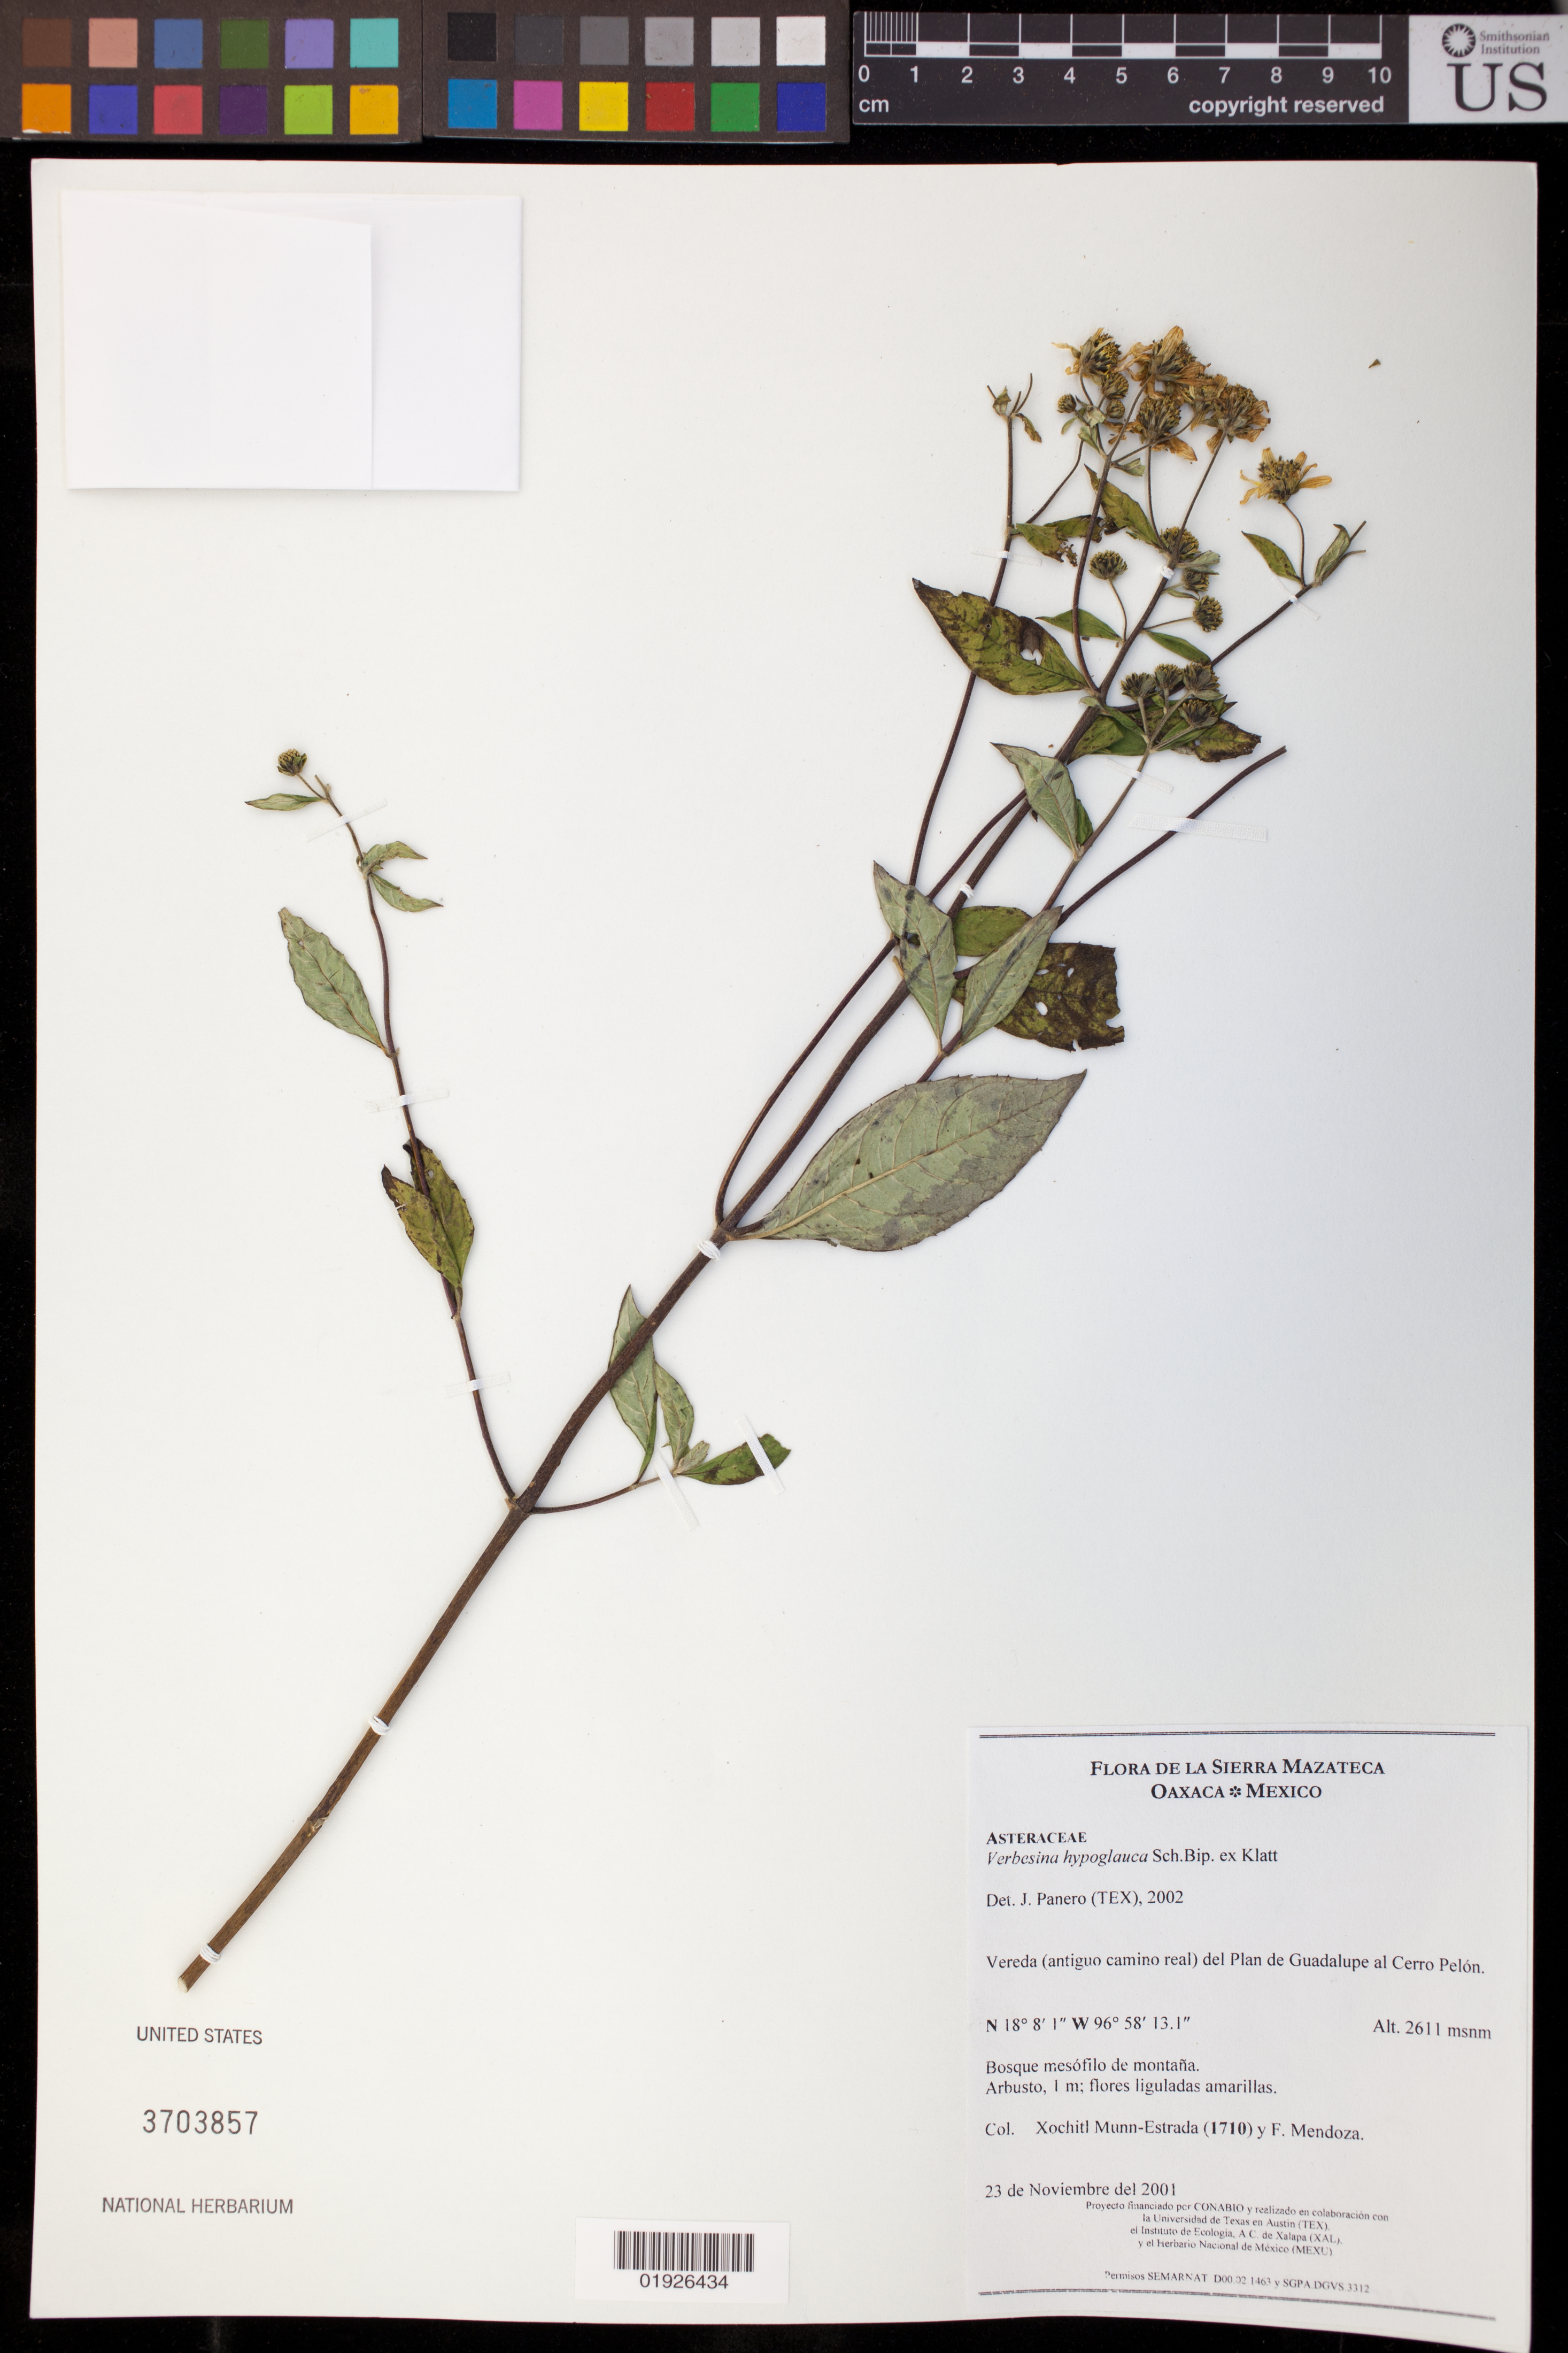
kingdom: Plantae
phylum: Tracheophyta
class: Magnoliopsida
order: Asterales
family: Asteraceae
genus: Verbesina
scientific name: Verbesina hypoglauca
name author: Sch. Bip. ex Klatt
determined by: Panero, J. L.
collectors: X. Munn-Estrada & F. Mendoza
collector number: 1710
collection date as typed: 23 de Noviembre del 2001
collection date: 2001-11-23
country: Mexico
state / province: Oaxaca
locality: Vereda (antiguo camino real) del Plan de Guadalupe al Cerro Pelon.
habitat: Bosque mesofilo de montana.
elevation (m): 2611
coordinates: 18 8 1 N, 96 58 13.1 W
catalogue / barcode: US 3703857